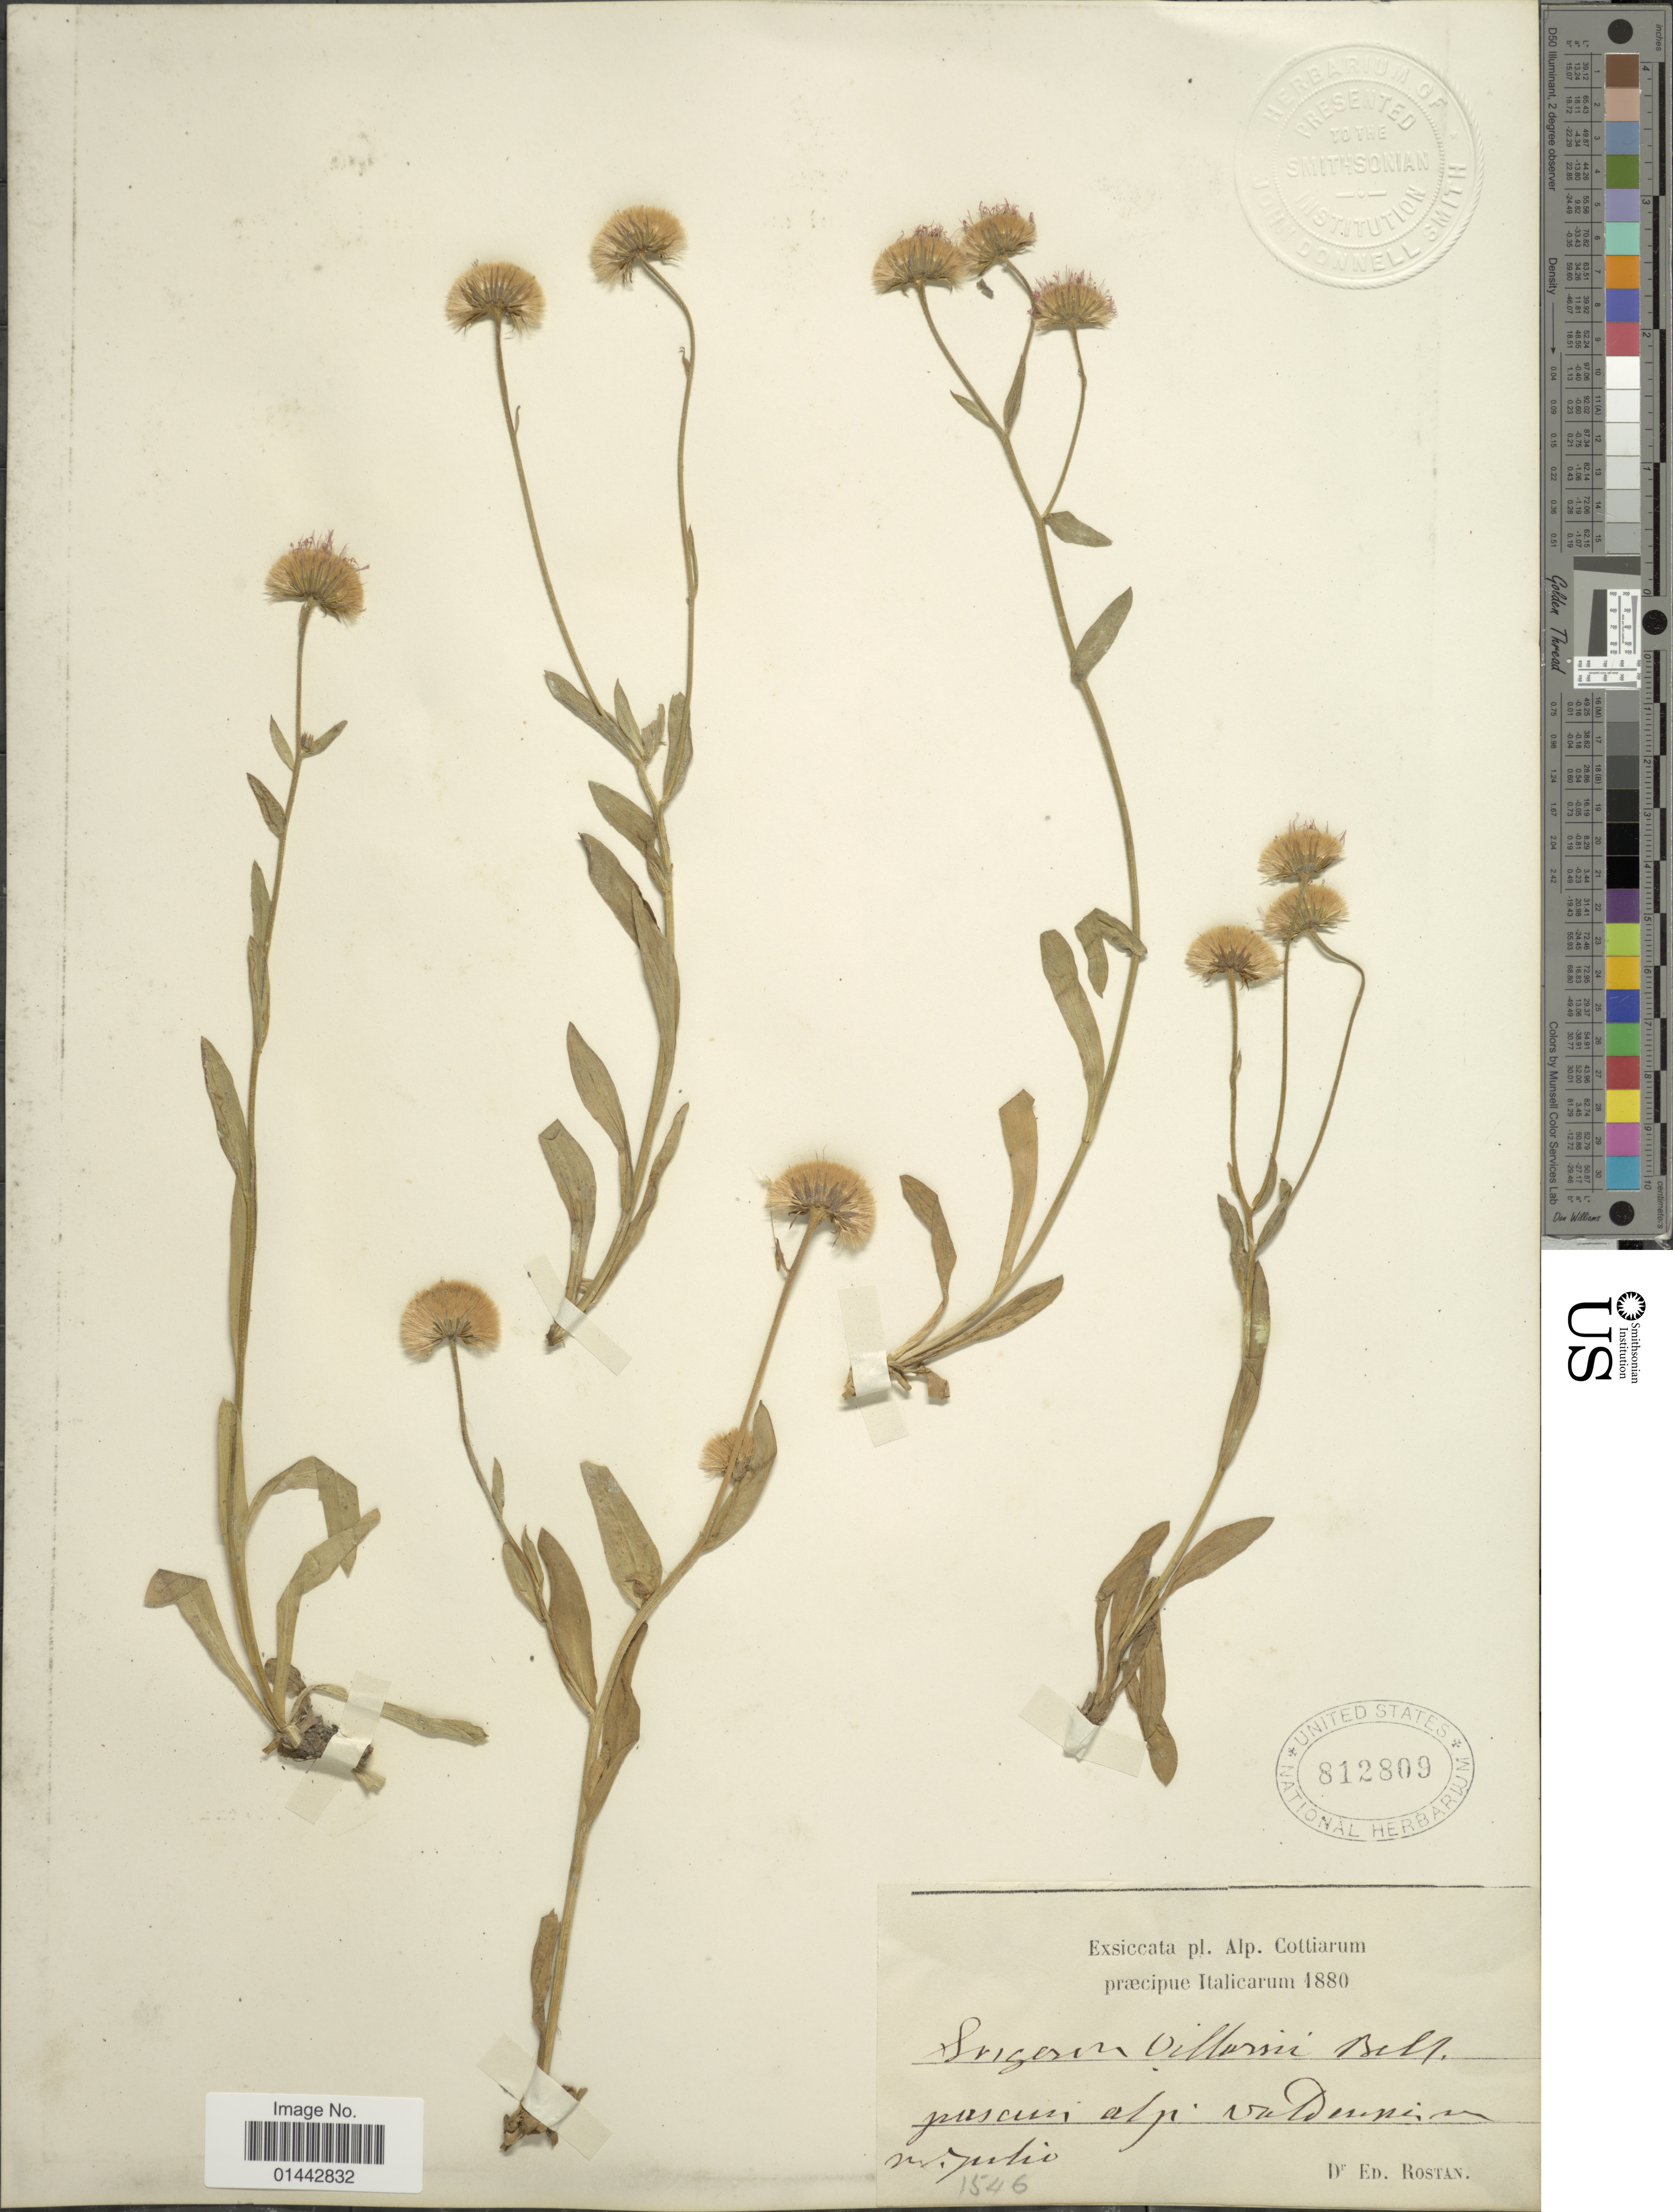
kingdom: Plantae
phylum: Tracheophyta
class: Magnoliopsida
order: Asterales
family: Asteraceae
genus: Erigeron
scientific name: Erigeron villarsii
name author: Bellardi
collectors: E. Rostan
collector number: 1546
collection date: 1880-07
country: Italy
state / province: Piedmont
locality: Alp. Cottiarum, pascusi alp va Dempsien. [interpreted]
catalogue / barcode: US 812809